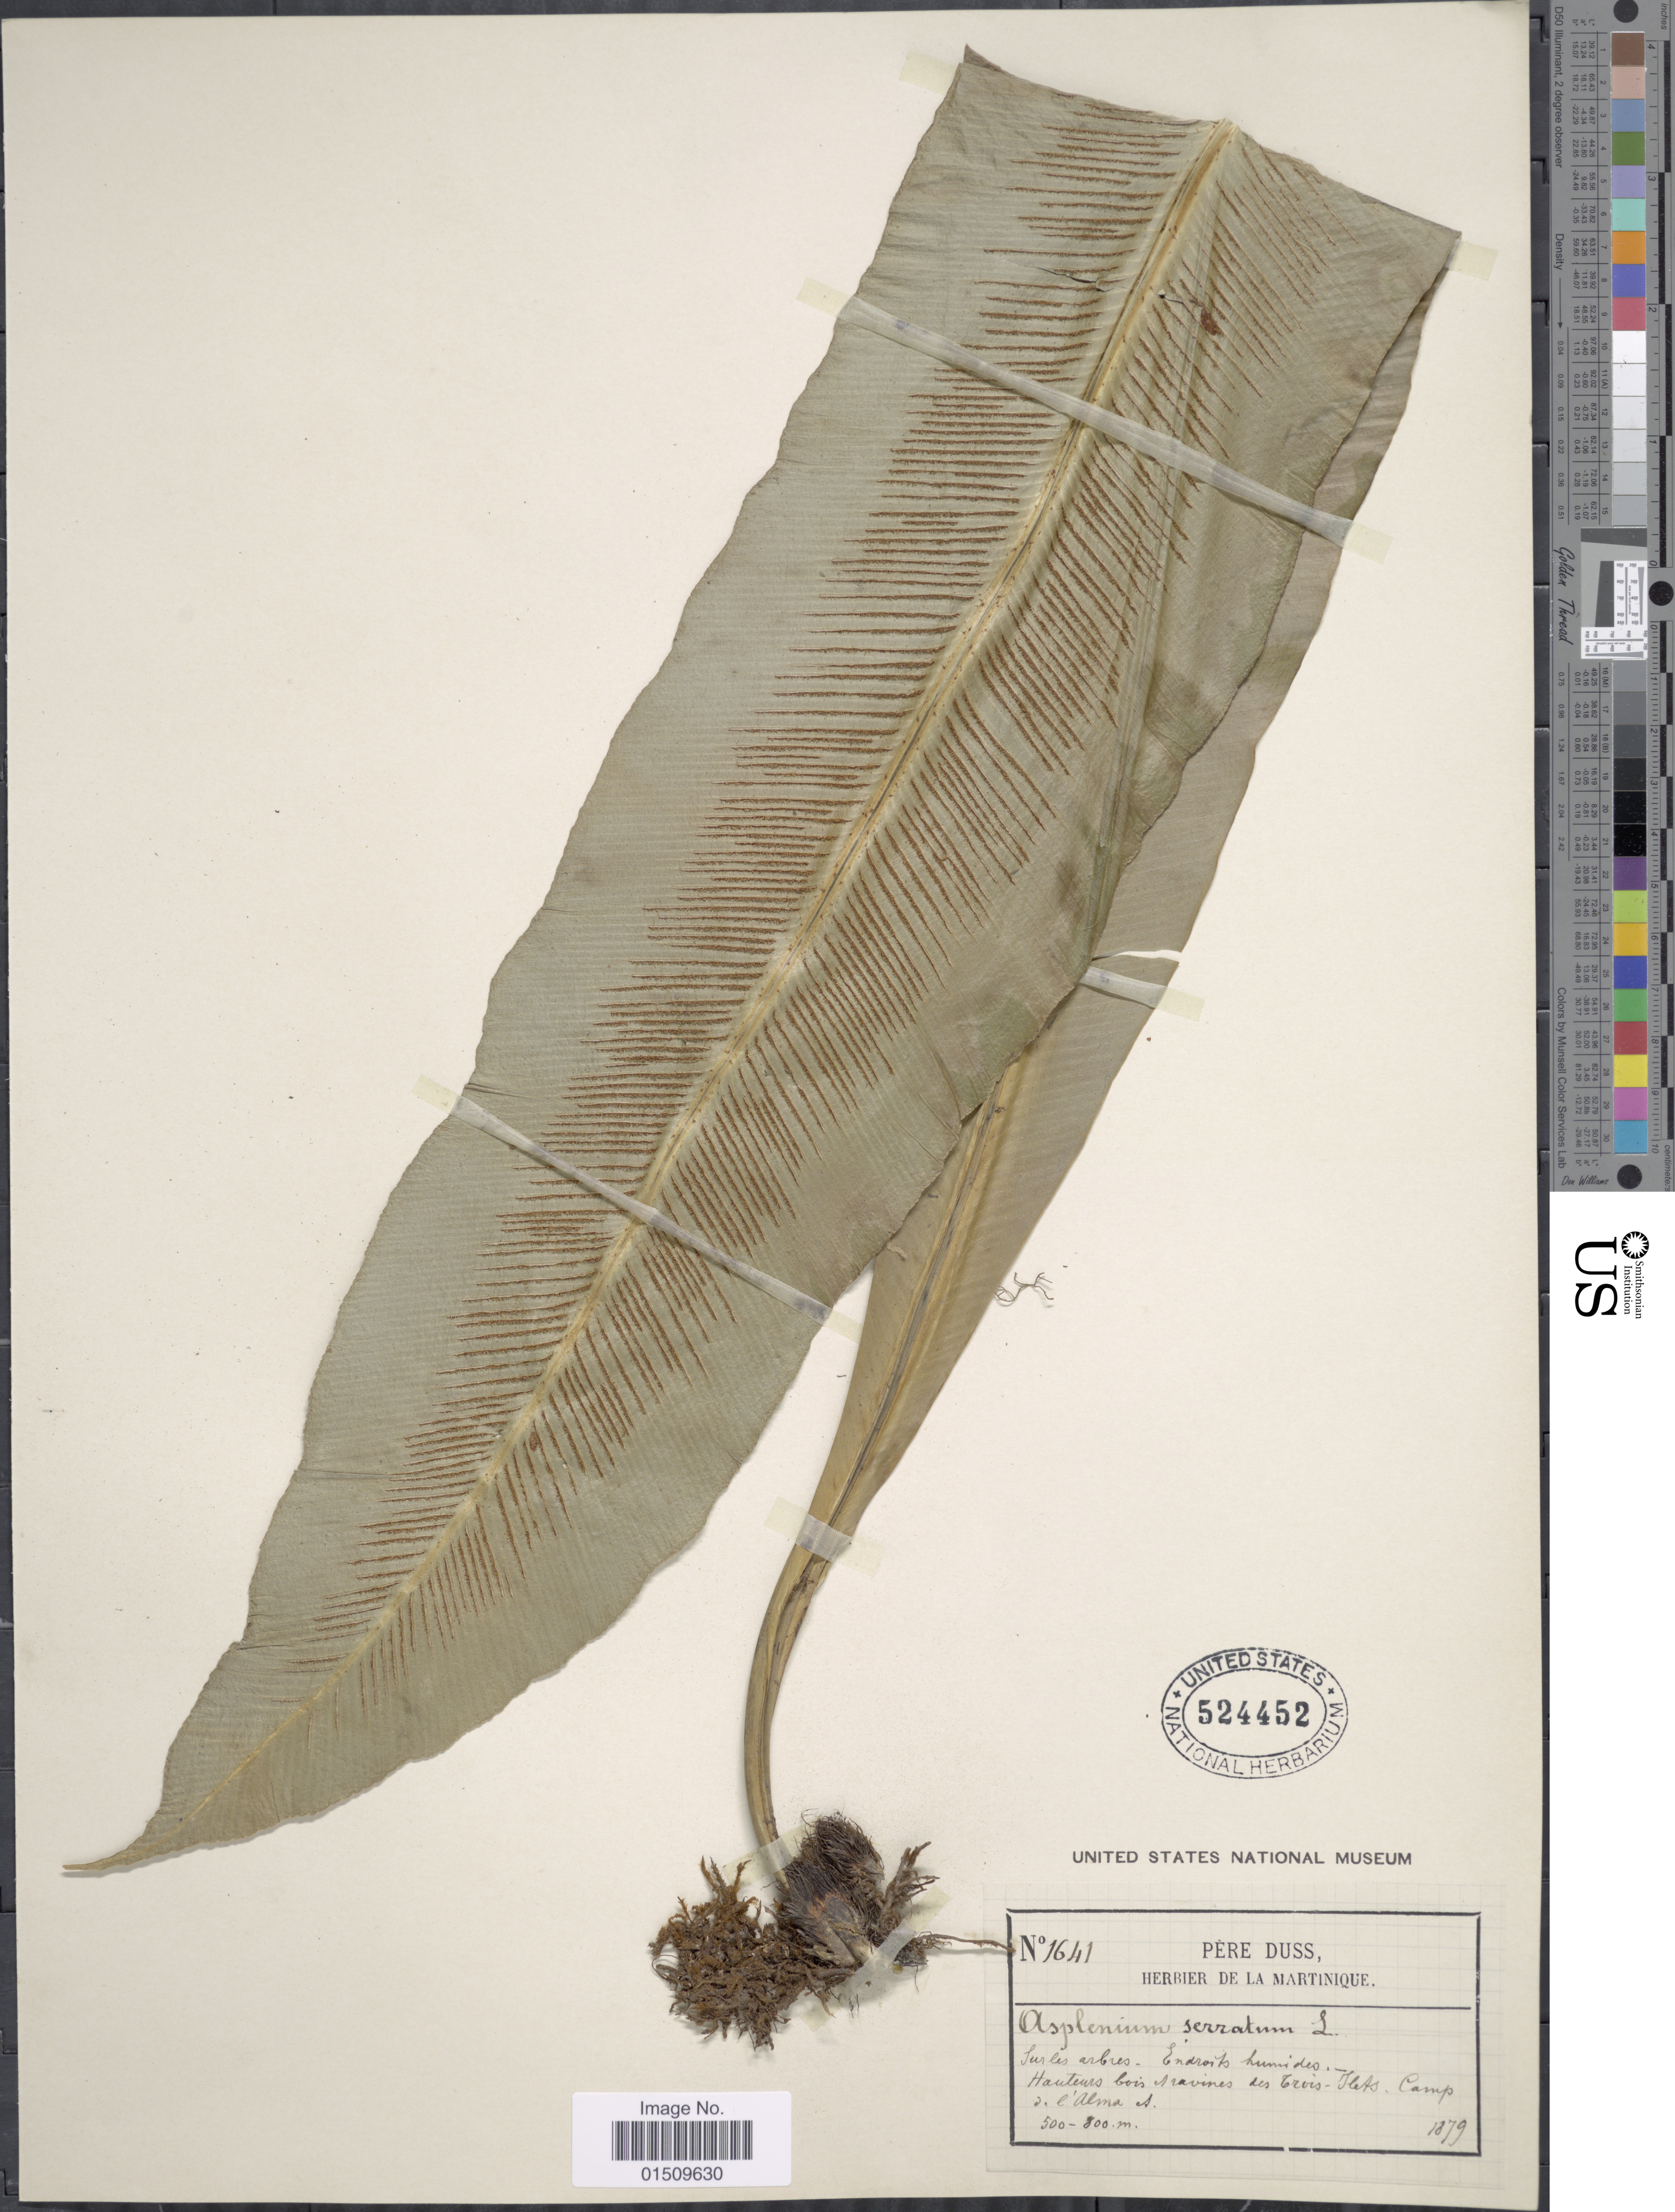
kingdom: Plantae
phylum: Tracheophyta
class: Polypodiopsida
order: Polypodiales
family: Aspleniaceae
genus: Asplenium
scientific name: Asplenium serratum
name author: L.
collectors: Père Duss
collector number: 1641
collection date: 1879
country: Martinique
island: Martinique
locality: Martinique, Sur les arbres, Endroits humides, Hauteurs bois et ravines de Trois-Îlets. Camp de l'Alma et.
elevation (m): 500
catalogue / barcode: US 524452